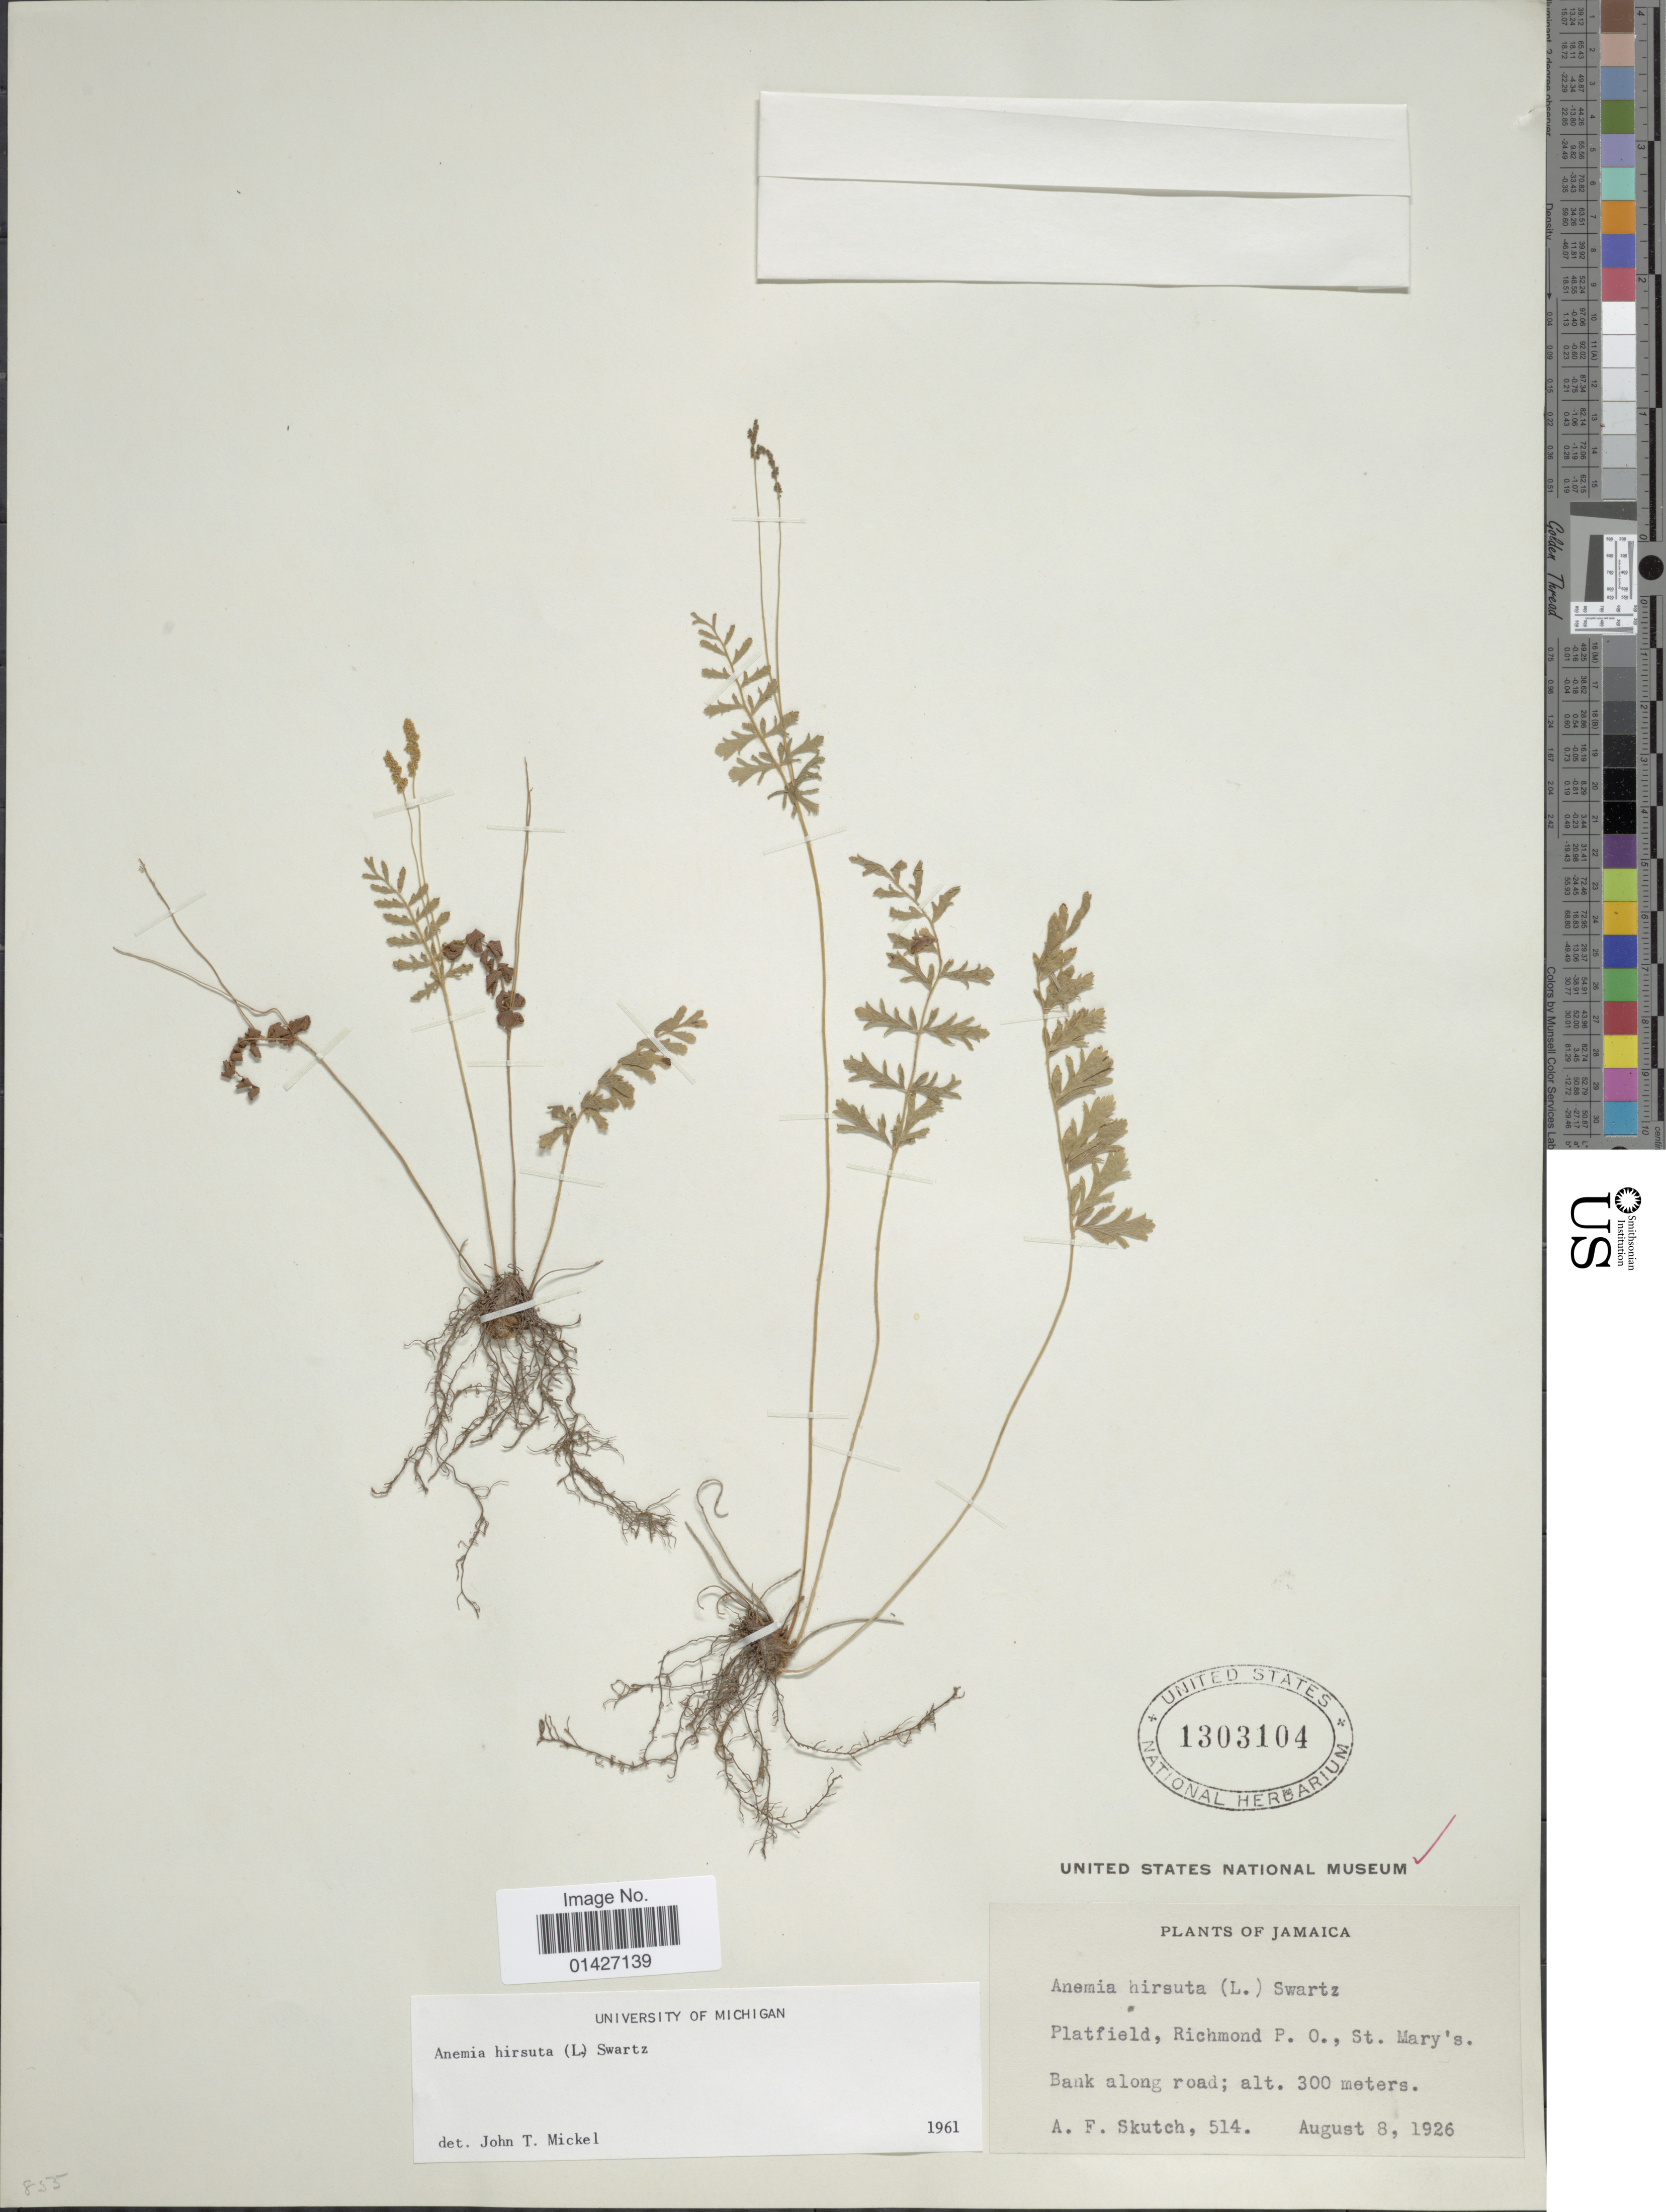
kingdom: Plantae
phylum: Tracheophyta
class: Polypodiopsida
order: Schizaeales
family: Anemiaceae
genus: Anemia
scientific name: Anemia hirsuta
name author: (L.) Sw.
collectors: A. F. Skutch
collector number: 514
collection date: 1926-08-08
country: Jamaica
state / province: Saint Mary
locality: Platfield, Richmond P.O., St. Mary's. Bank along road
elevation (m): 300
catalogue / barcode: US 1303104